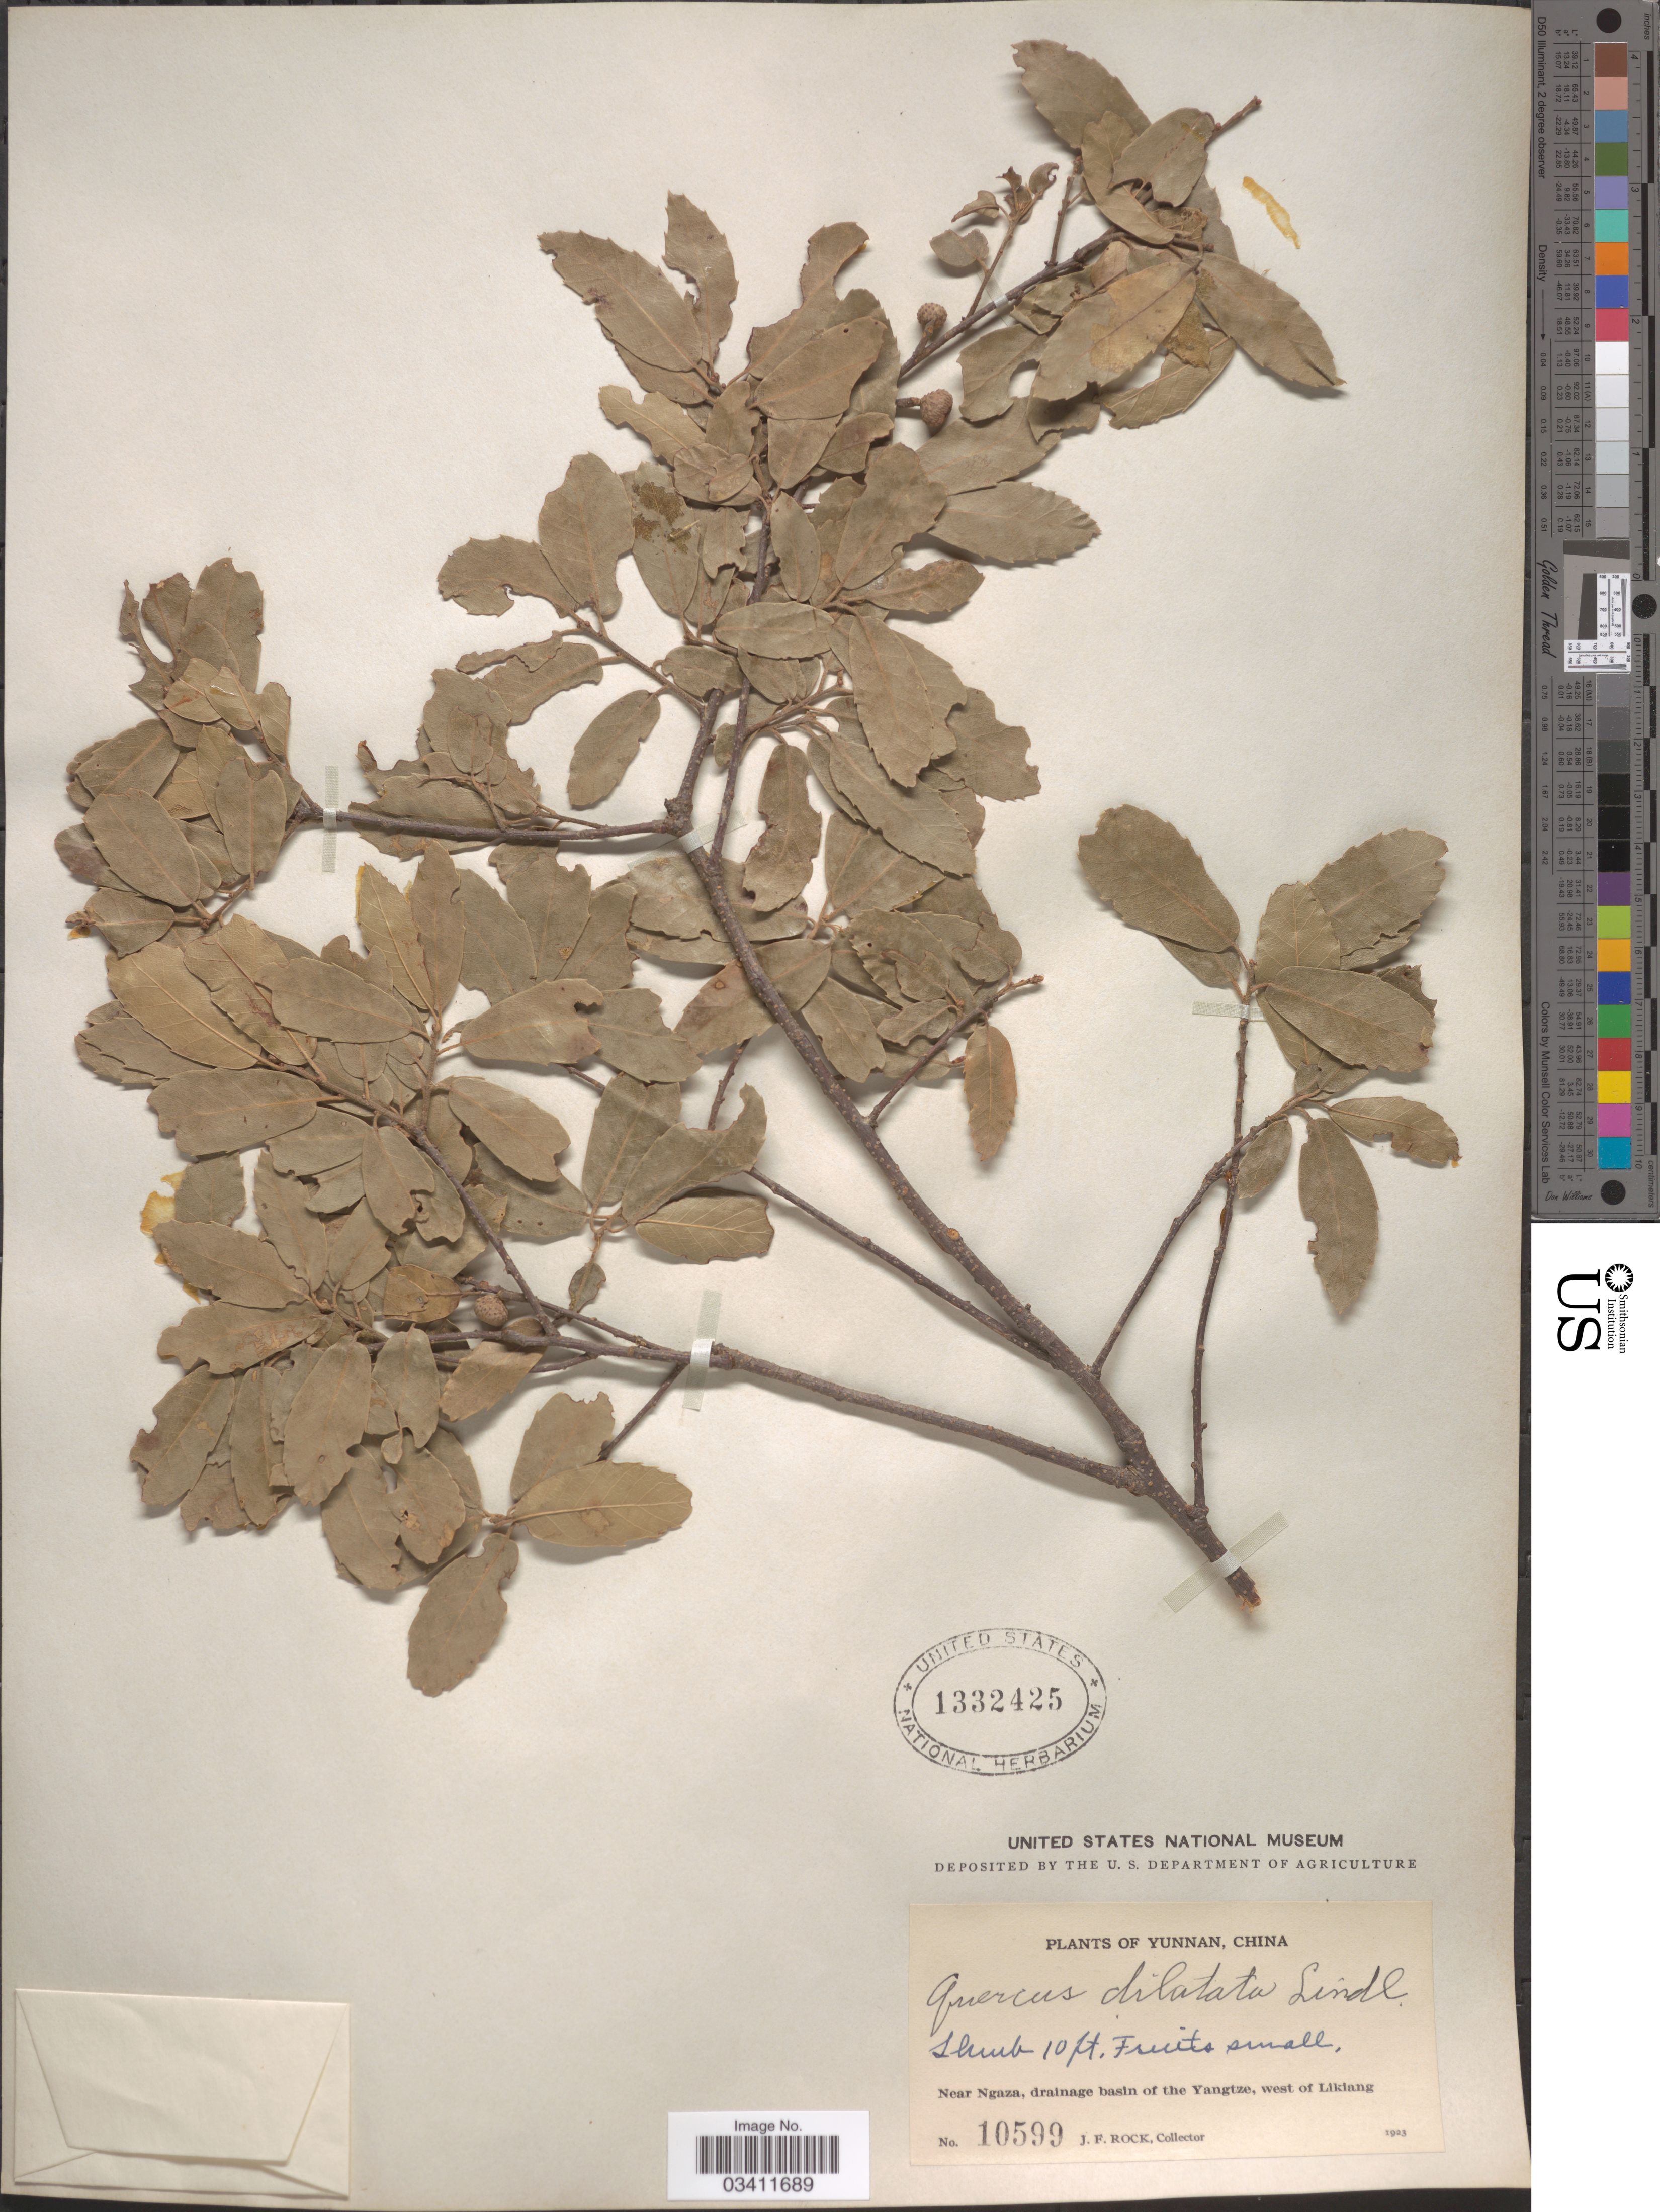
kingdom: Plantae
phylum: Tracheophyta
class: Magnoliopsida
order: Fagales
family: Fagaceae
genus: Quercus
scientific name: Quercus floribunda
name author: Lindl. ex A. Camus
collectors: J. Rock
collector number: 10599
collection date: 1923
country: China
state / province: Yunnan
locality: Near Ngaza drainage basin of the Yangtze, west of Likiang.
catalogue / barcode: US 1332425